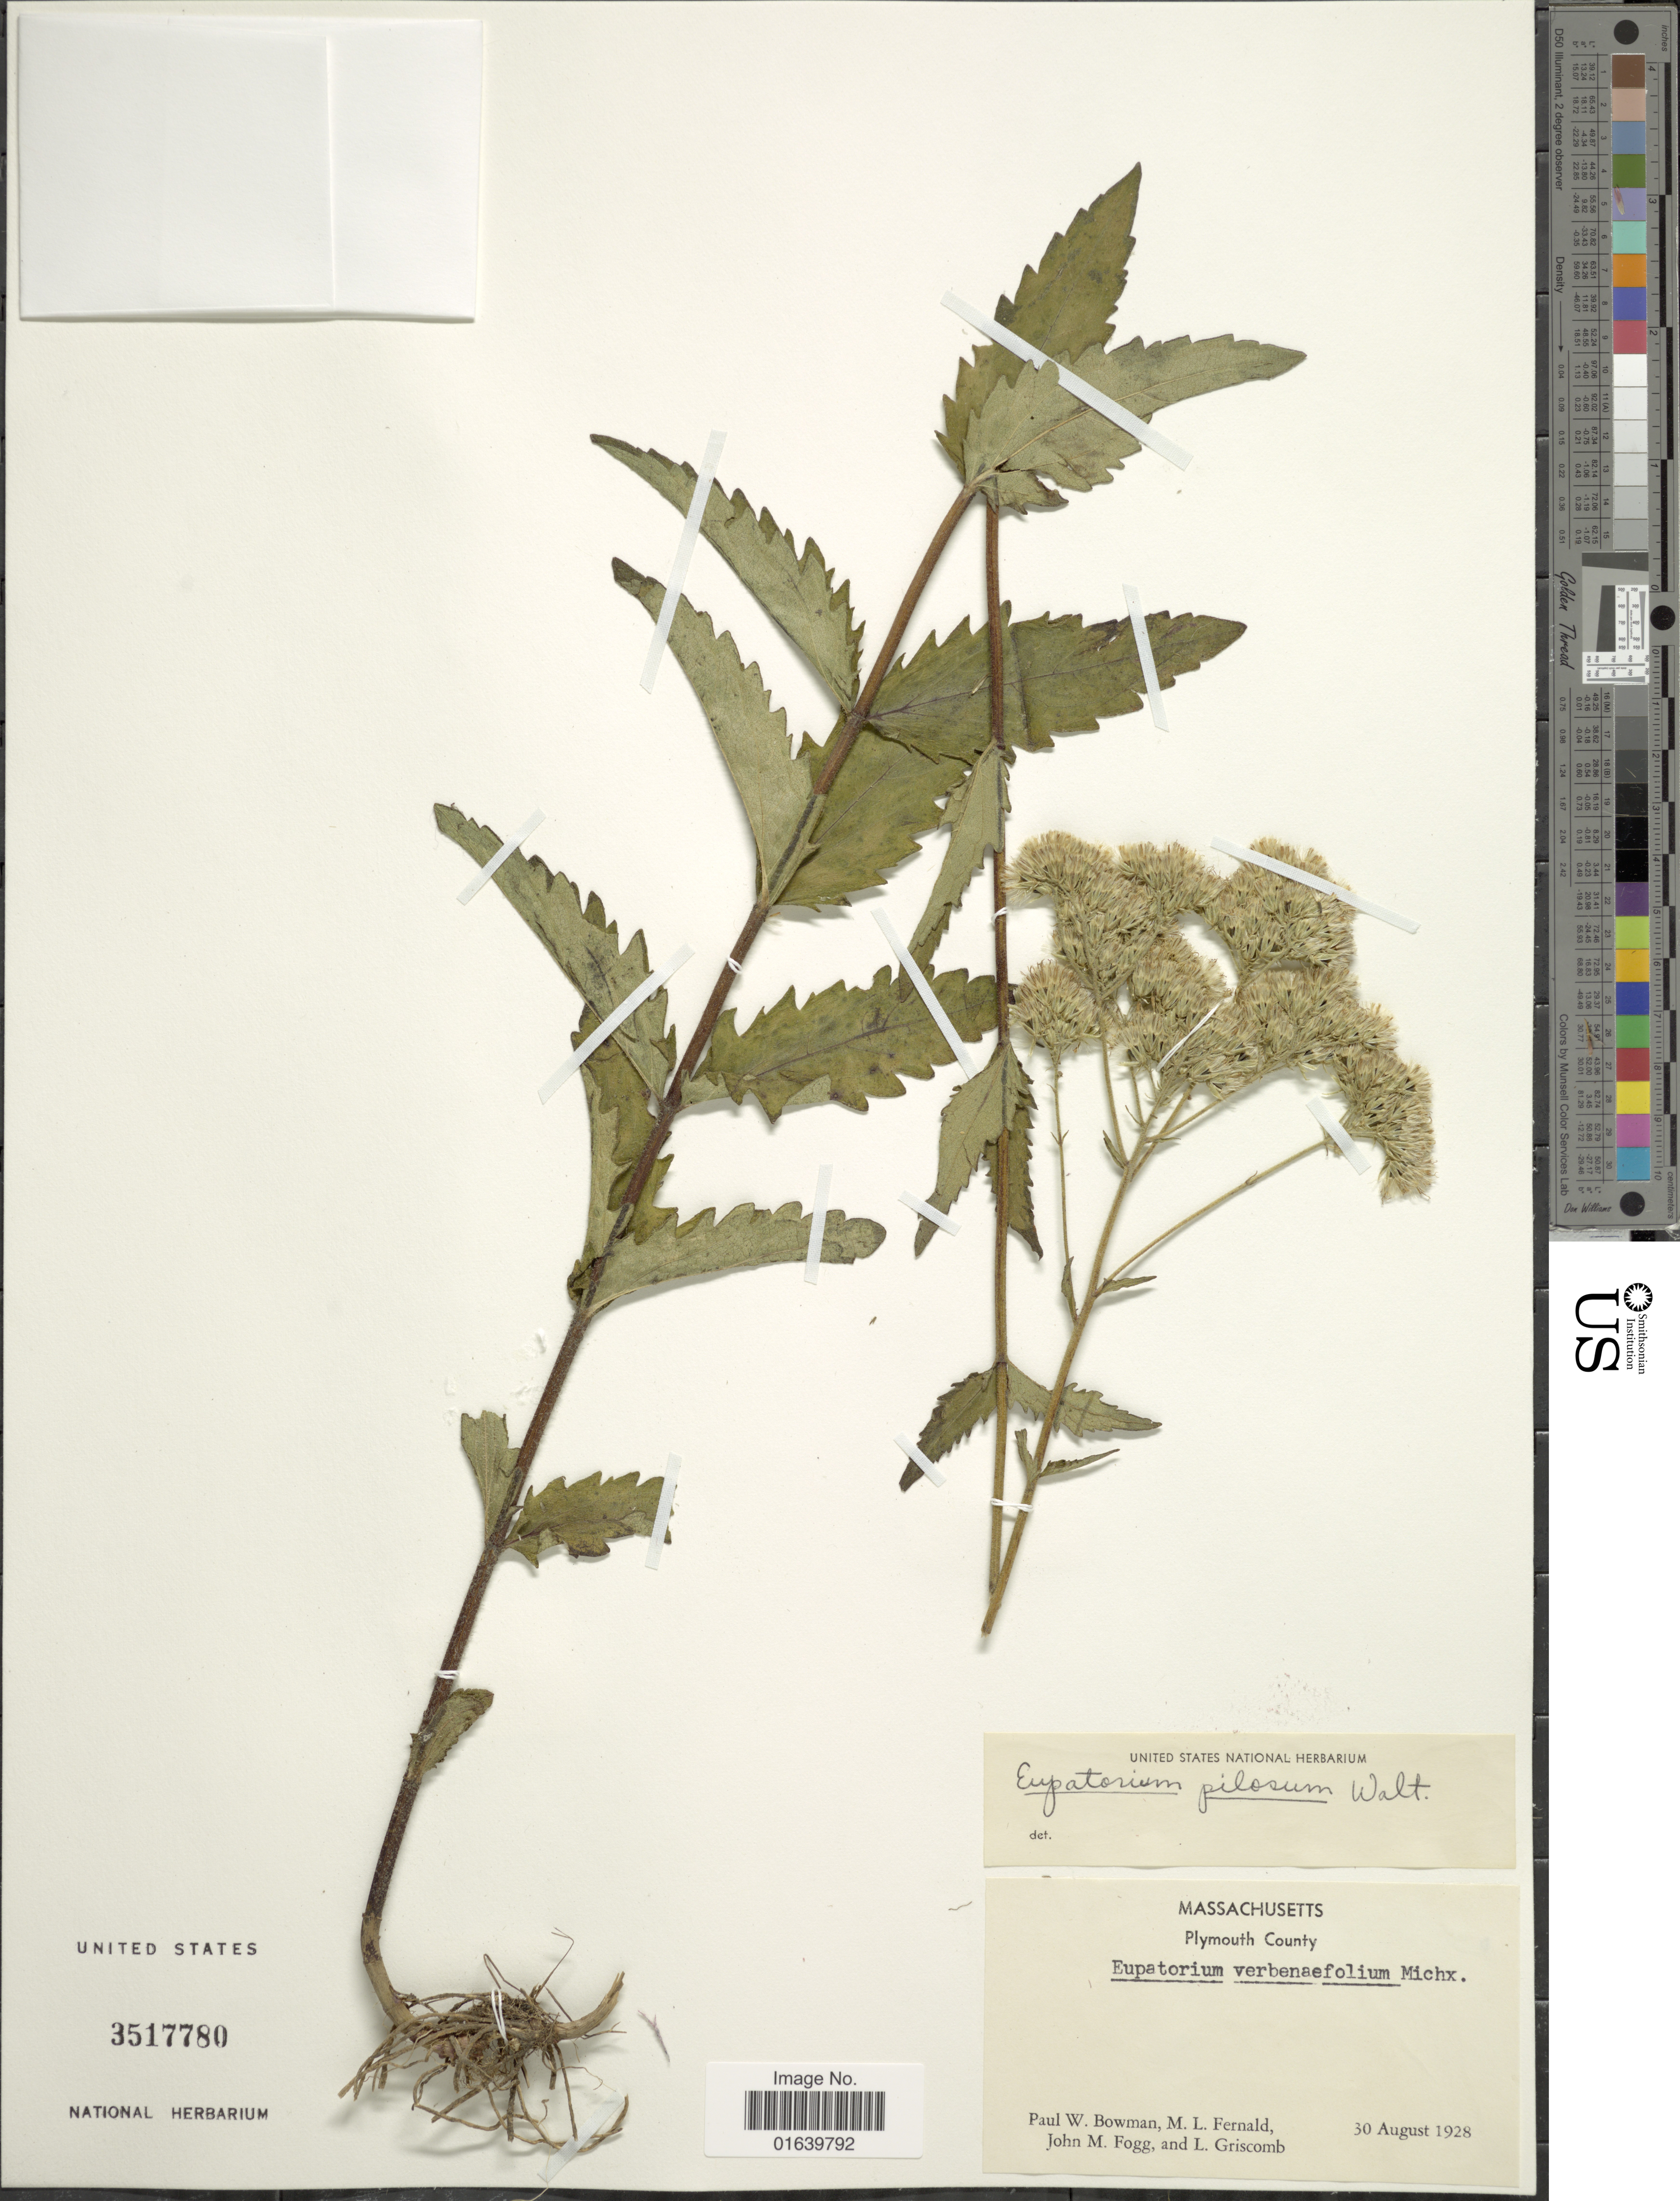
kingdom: Plantae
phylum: Tracheophyta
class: Magnoliopsida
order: Asterales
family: Asteraceae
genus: Eupatorium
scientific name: Eupatorium pilosum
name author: Walter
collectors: P. Bowman, M. L. Fernald, J. Fogg & L. Griscom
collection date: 1928-08-30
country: United States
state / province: Massachusetts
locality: Plymouth County.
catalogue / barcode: US 3517780